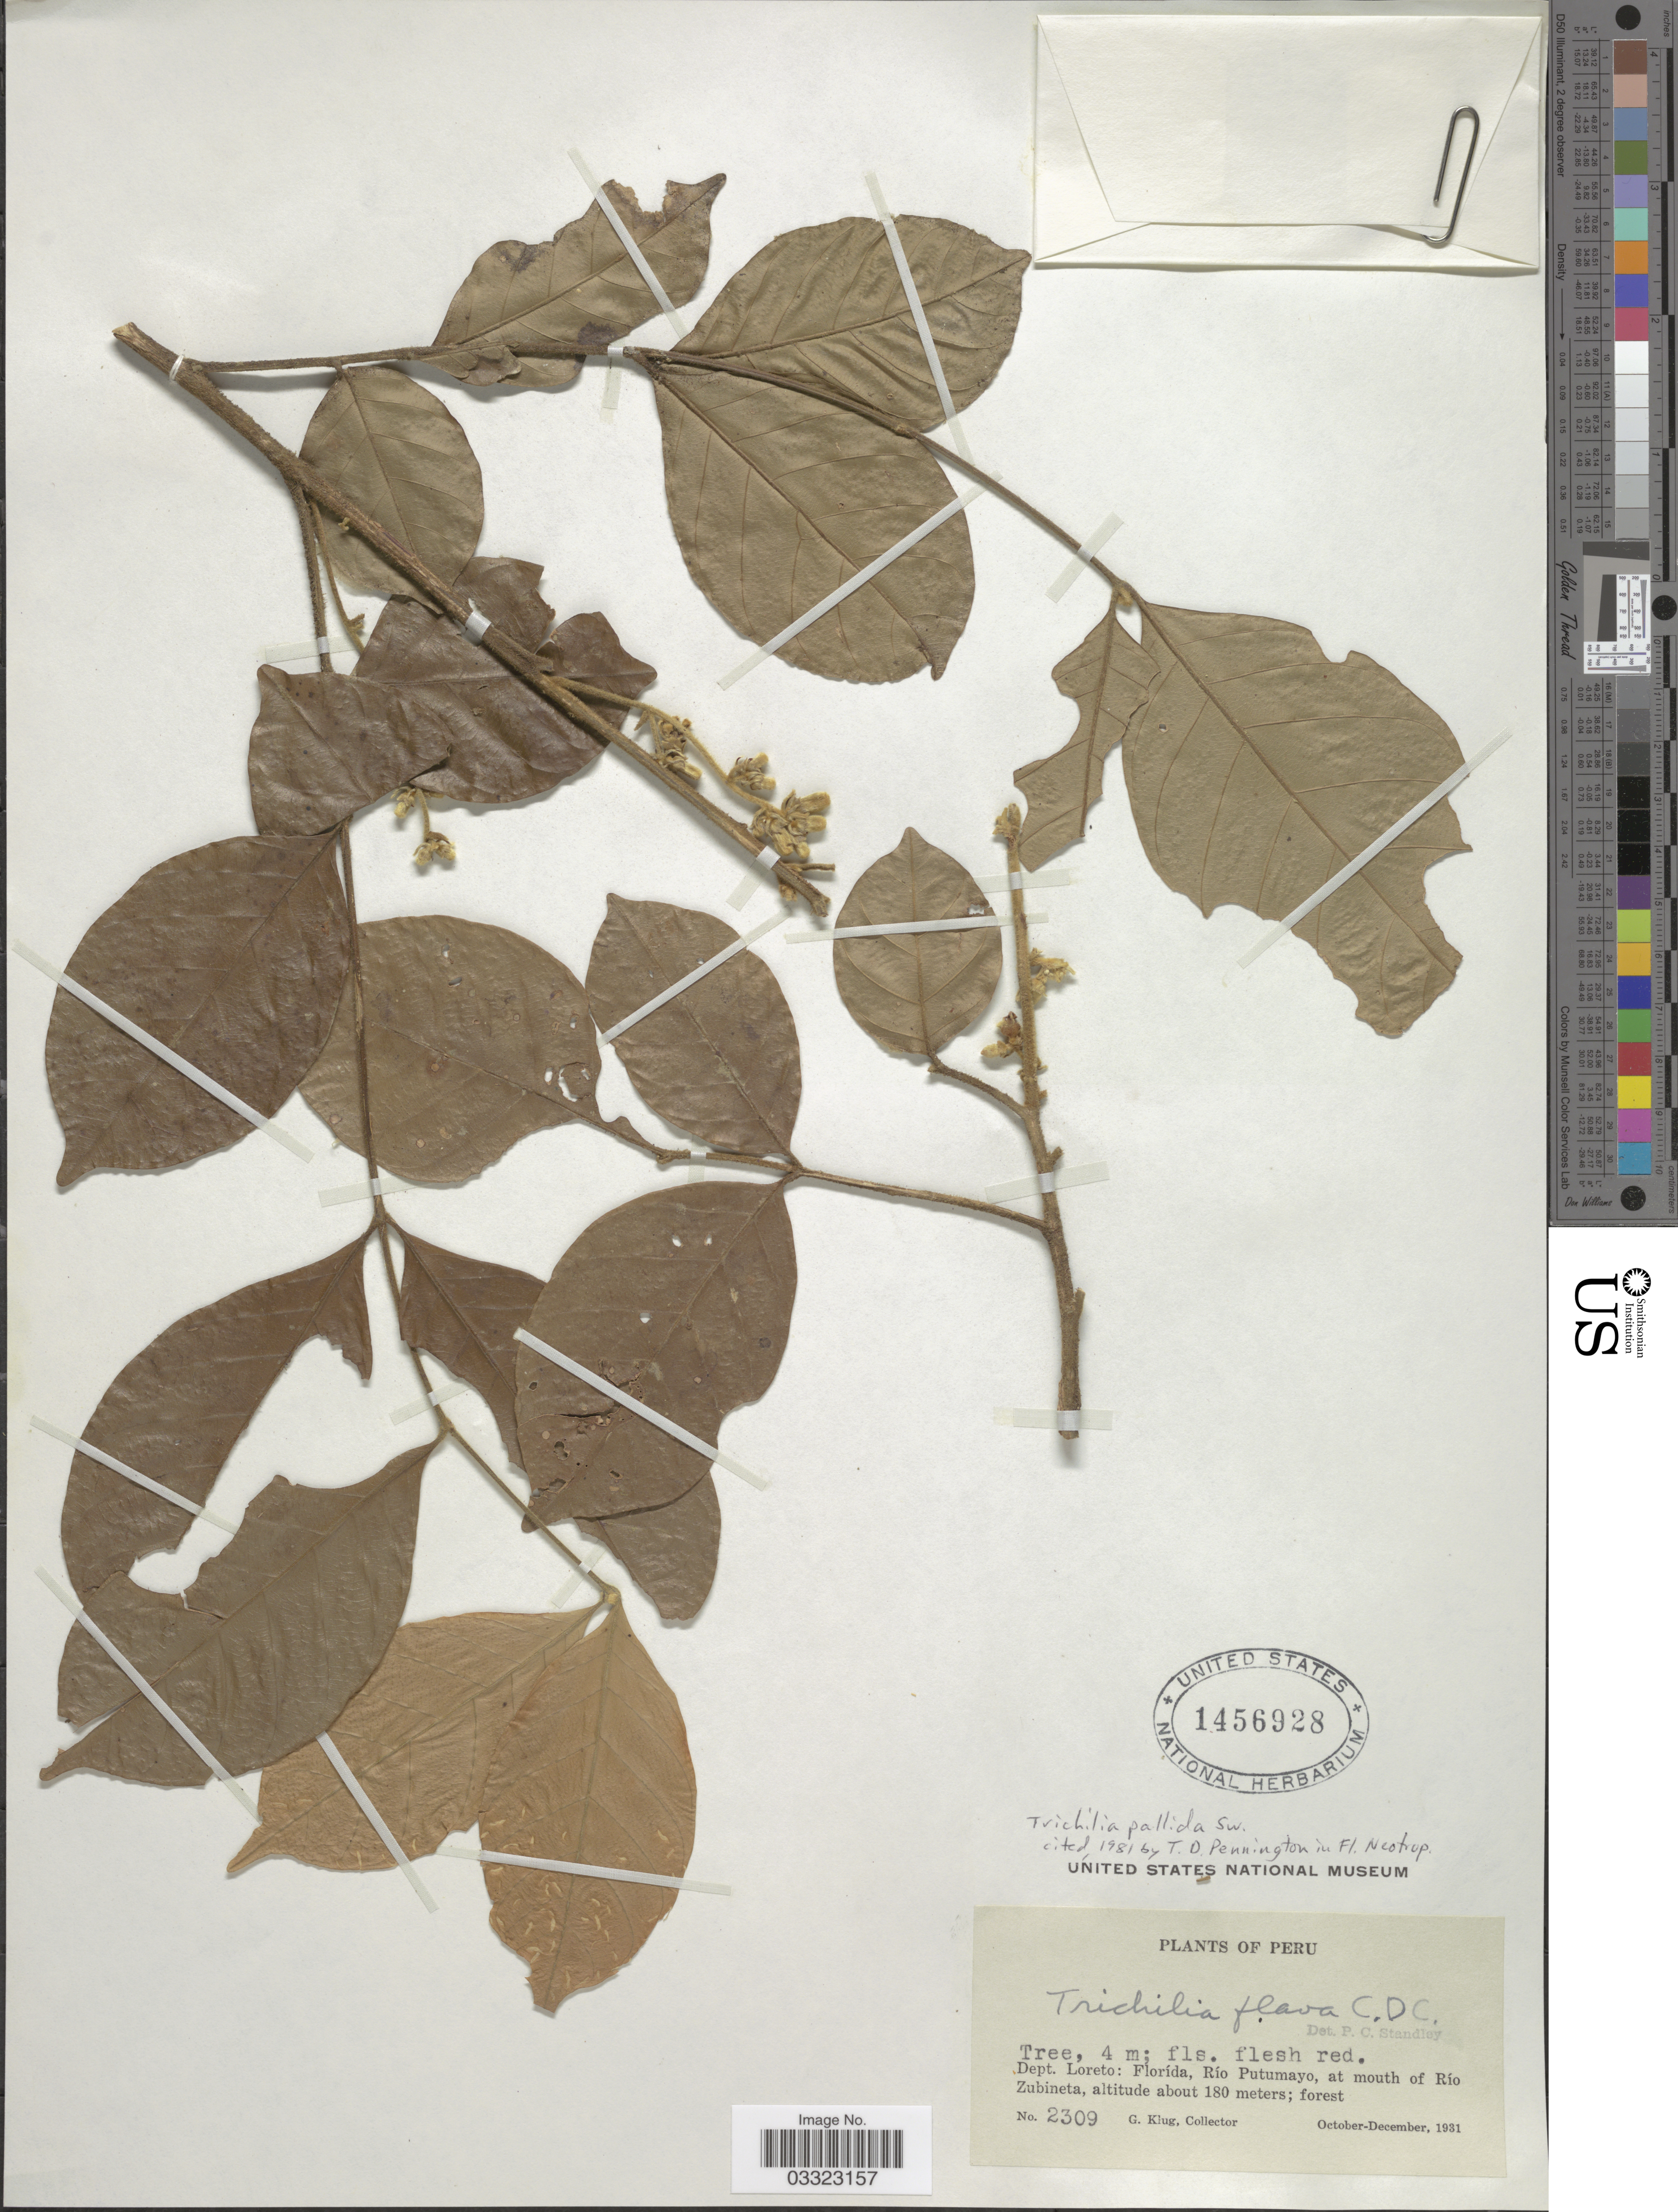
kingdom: Plantae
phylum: Tracheophyta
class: Magnoliopsida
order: Sapindales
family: Meliaceae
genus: Trichilia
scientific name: Trichilia pallida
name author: Sw.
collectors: G. Klug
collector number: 2309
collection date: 1931-10/1931-12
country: Peru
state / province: Loreto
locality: Dept. Loreto: Florída, Río Putumayo, at mouth of Río Zubineta.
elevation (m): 180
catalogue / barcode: US 1456928